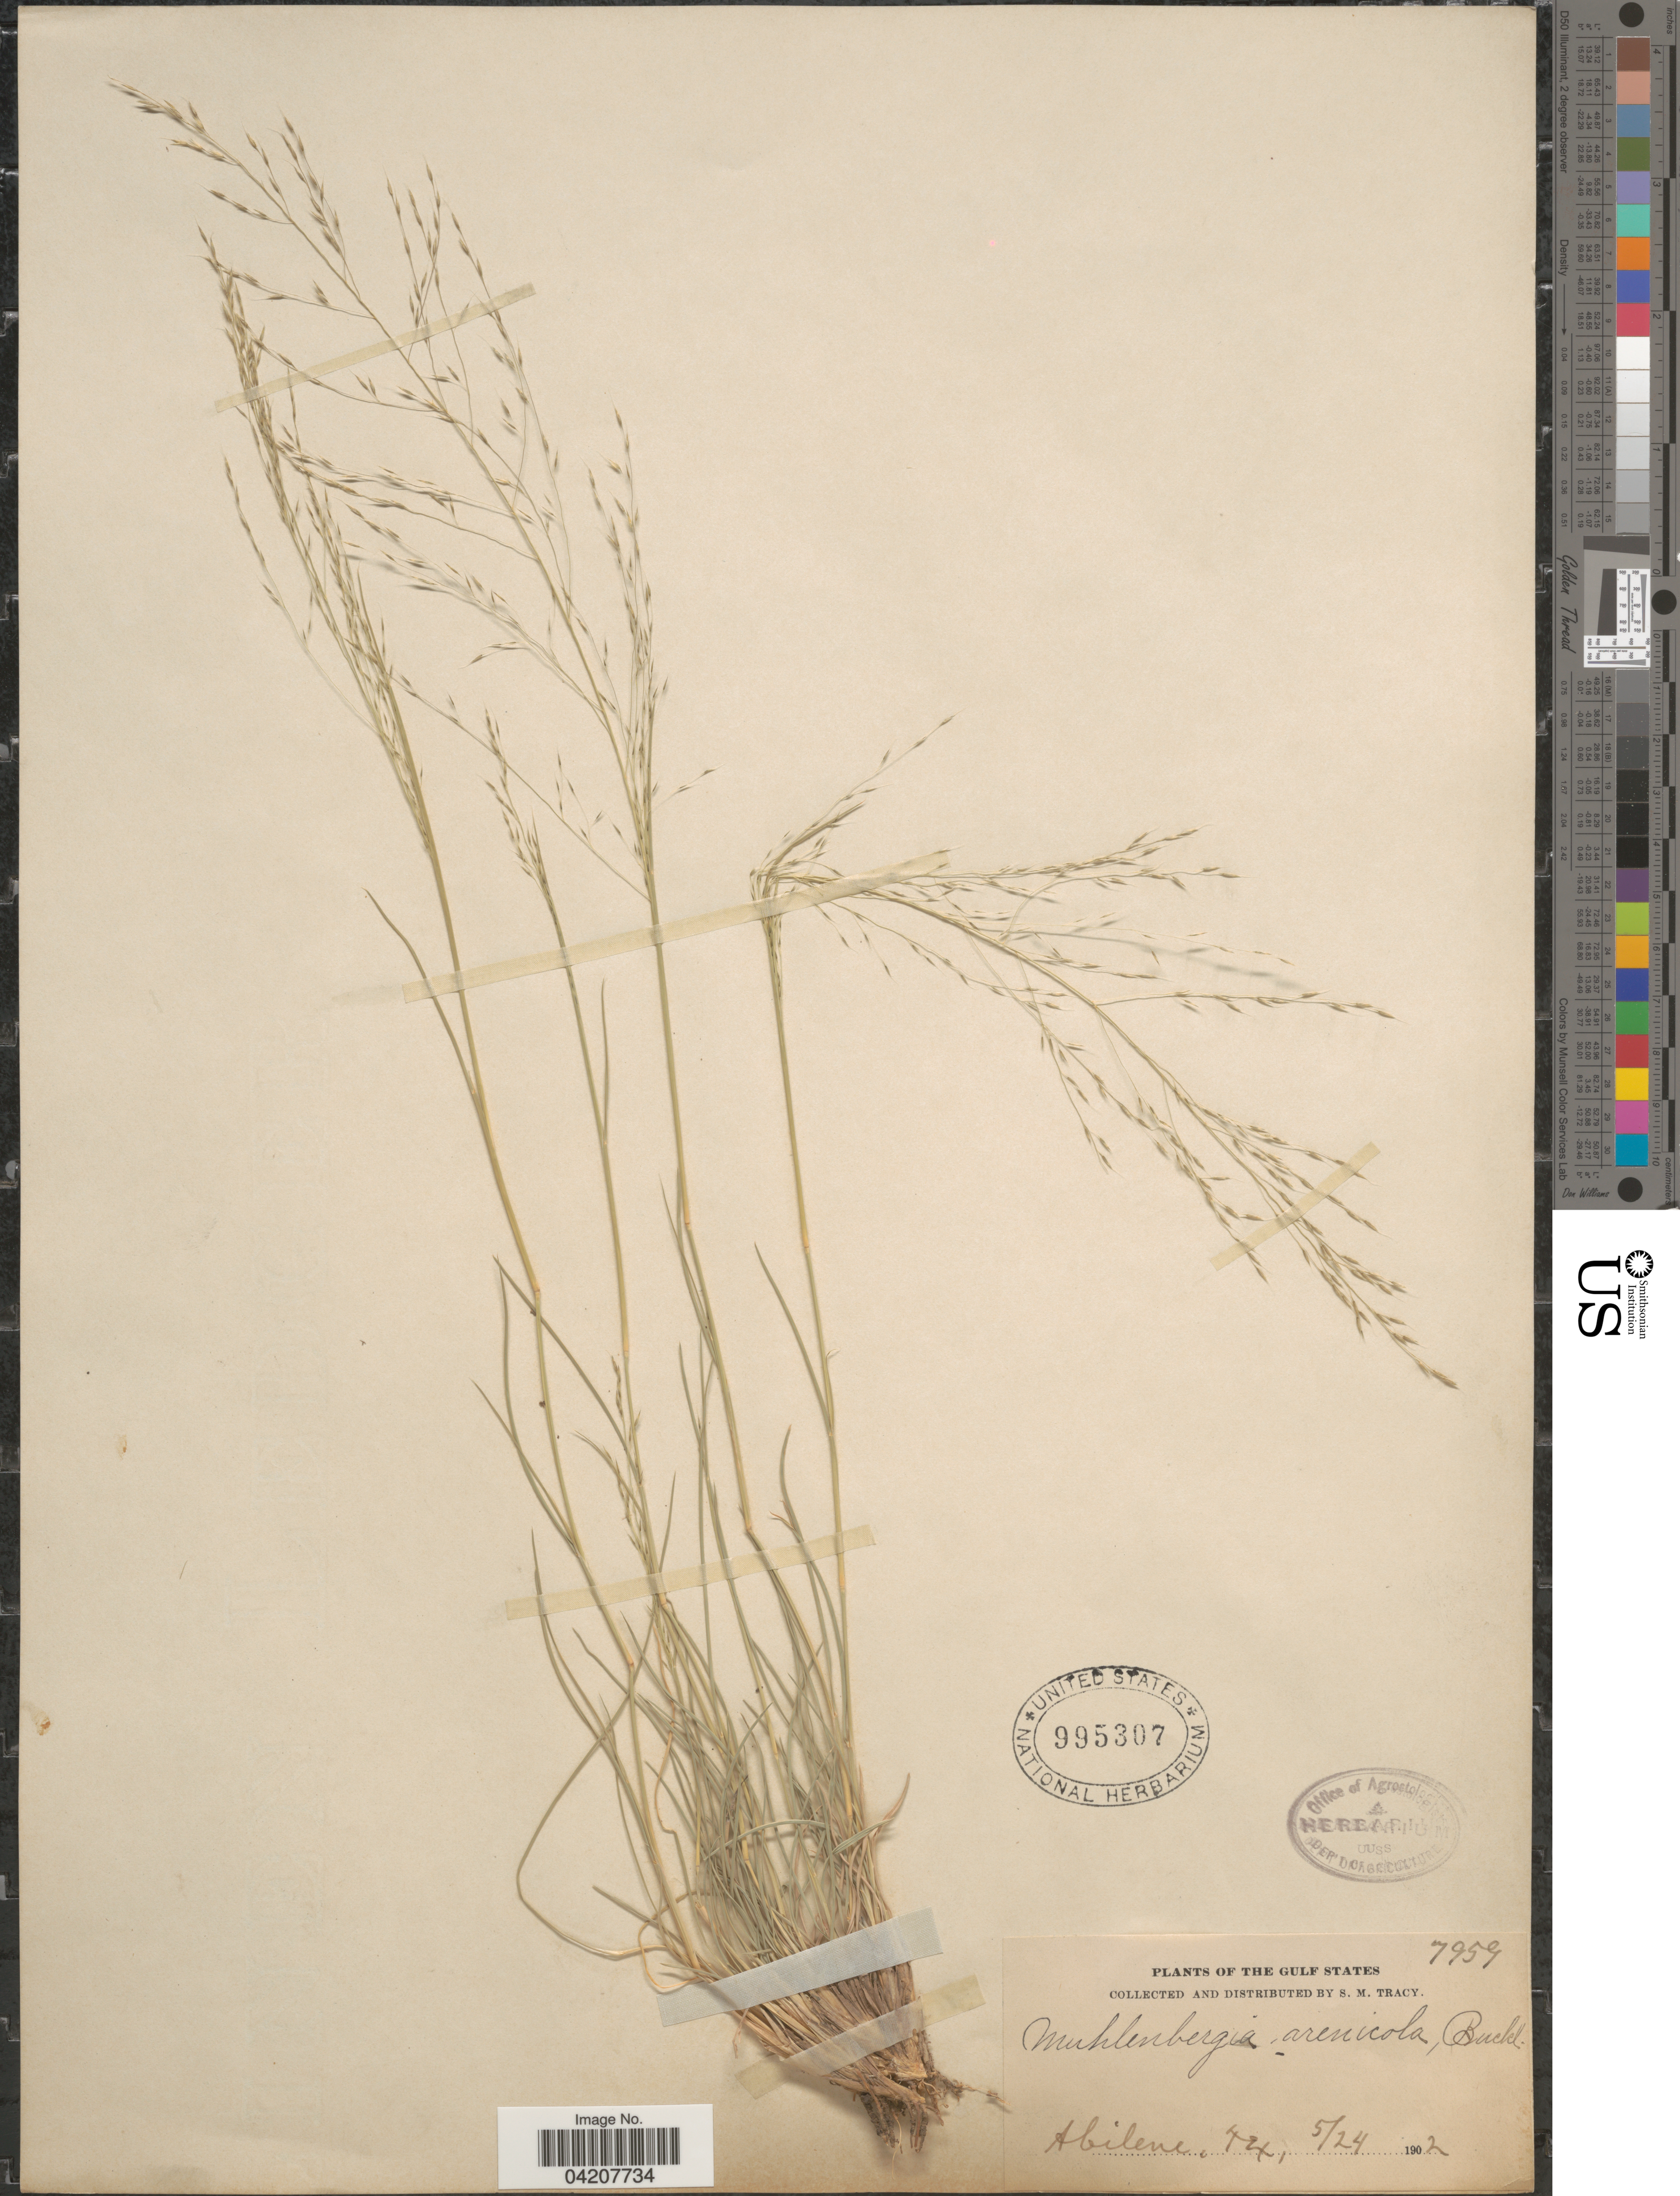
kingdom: Plantae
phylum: Tracheophyta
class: Liliopsida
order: Poales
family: Poaceae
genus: Muhlenbergia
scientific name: Muhlenbergia arenicola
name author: Buckley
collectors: S. M. Tracy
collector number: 7959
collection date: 1902-05-24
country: United States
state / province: Texas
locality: The Gulf States. Abilene.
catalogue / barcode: US 995307